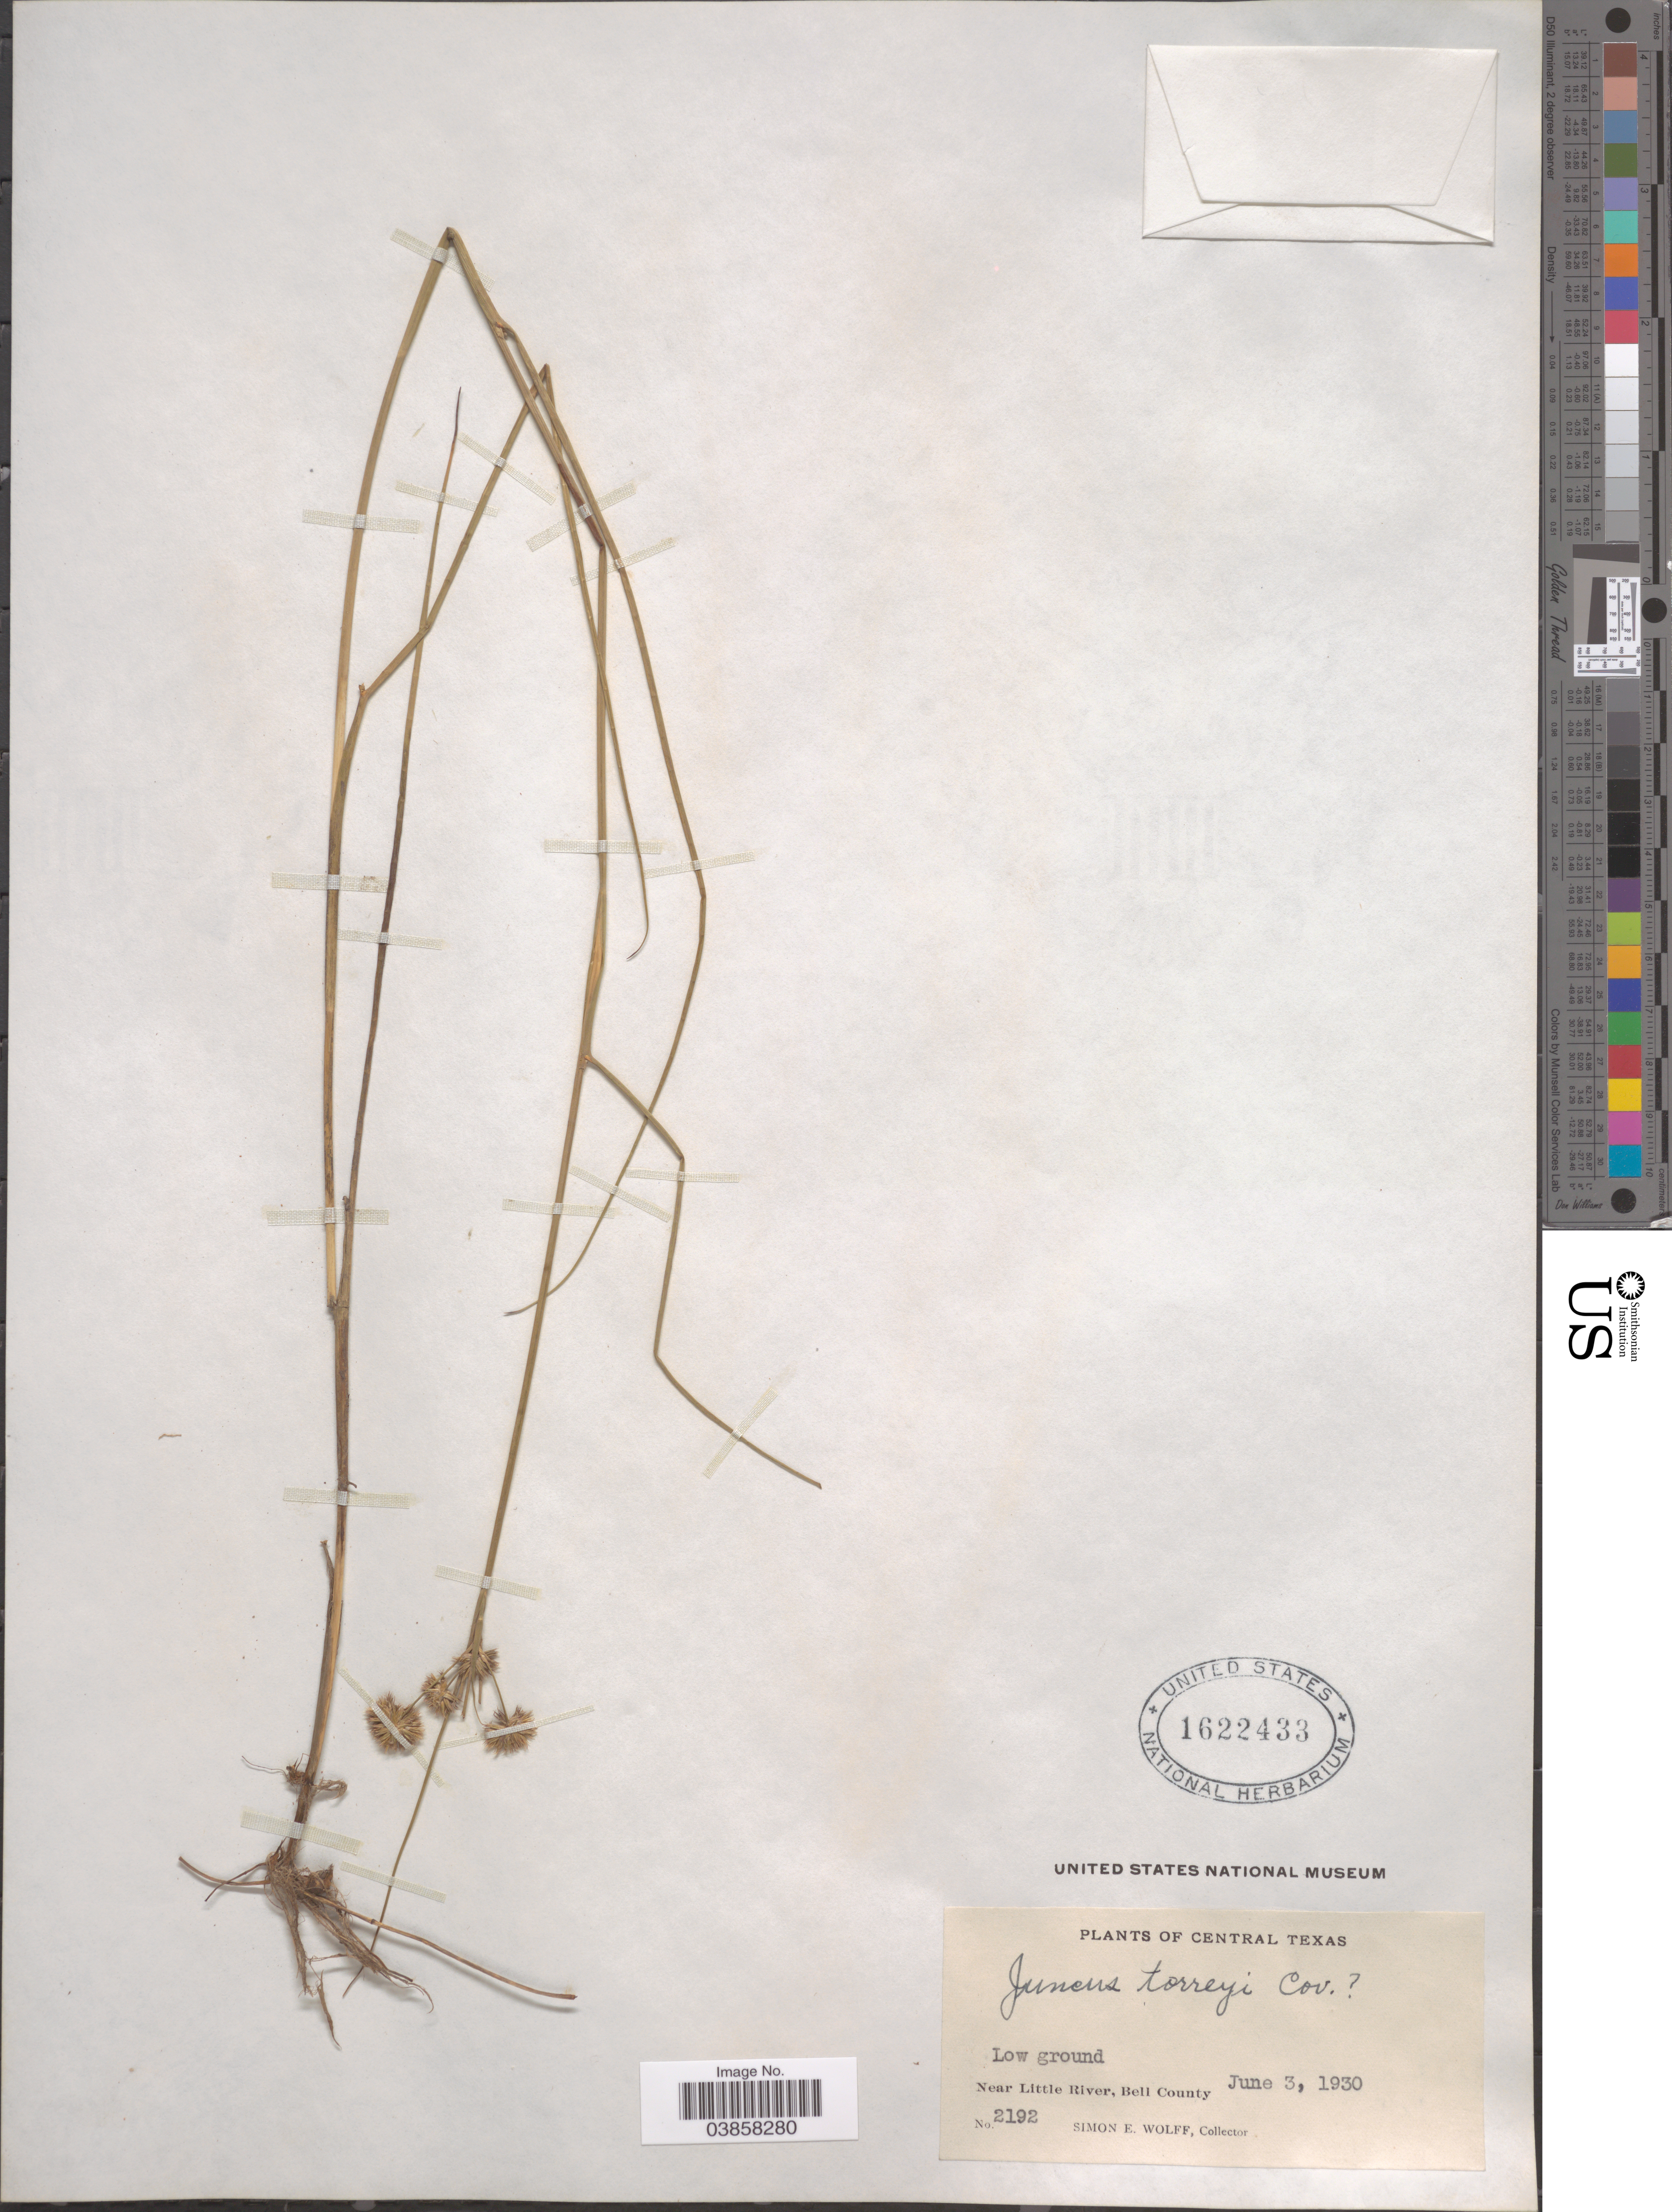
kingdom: Plantae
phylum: Tracheophyta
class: Liliopsida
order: Poales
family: Juncaceae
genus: Juncus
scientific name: Juncus torreyi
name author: Coville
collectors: S. E. Wolff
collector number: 2192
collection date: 1930-06-03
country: United States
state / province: Texas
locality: Central Texas. Near Little River, Bell County.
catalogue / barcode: US 1622433